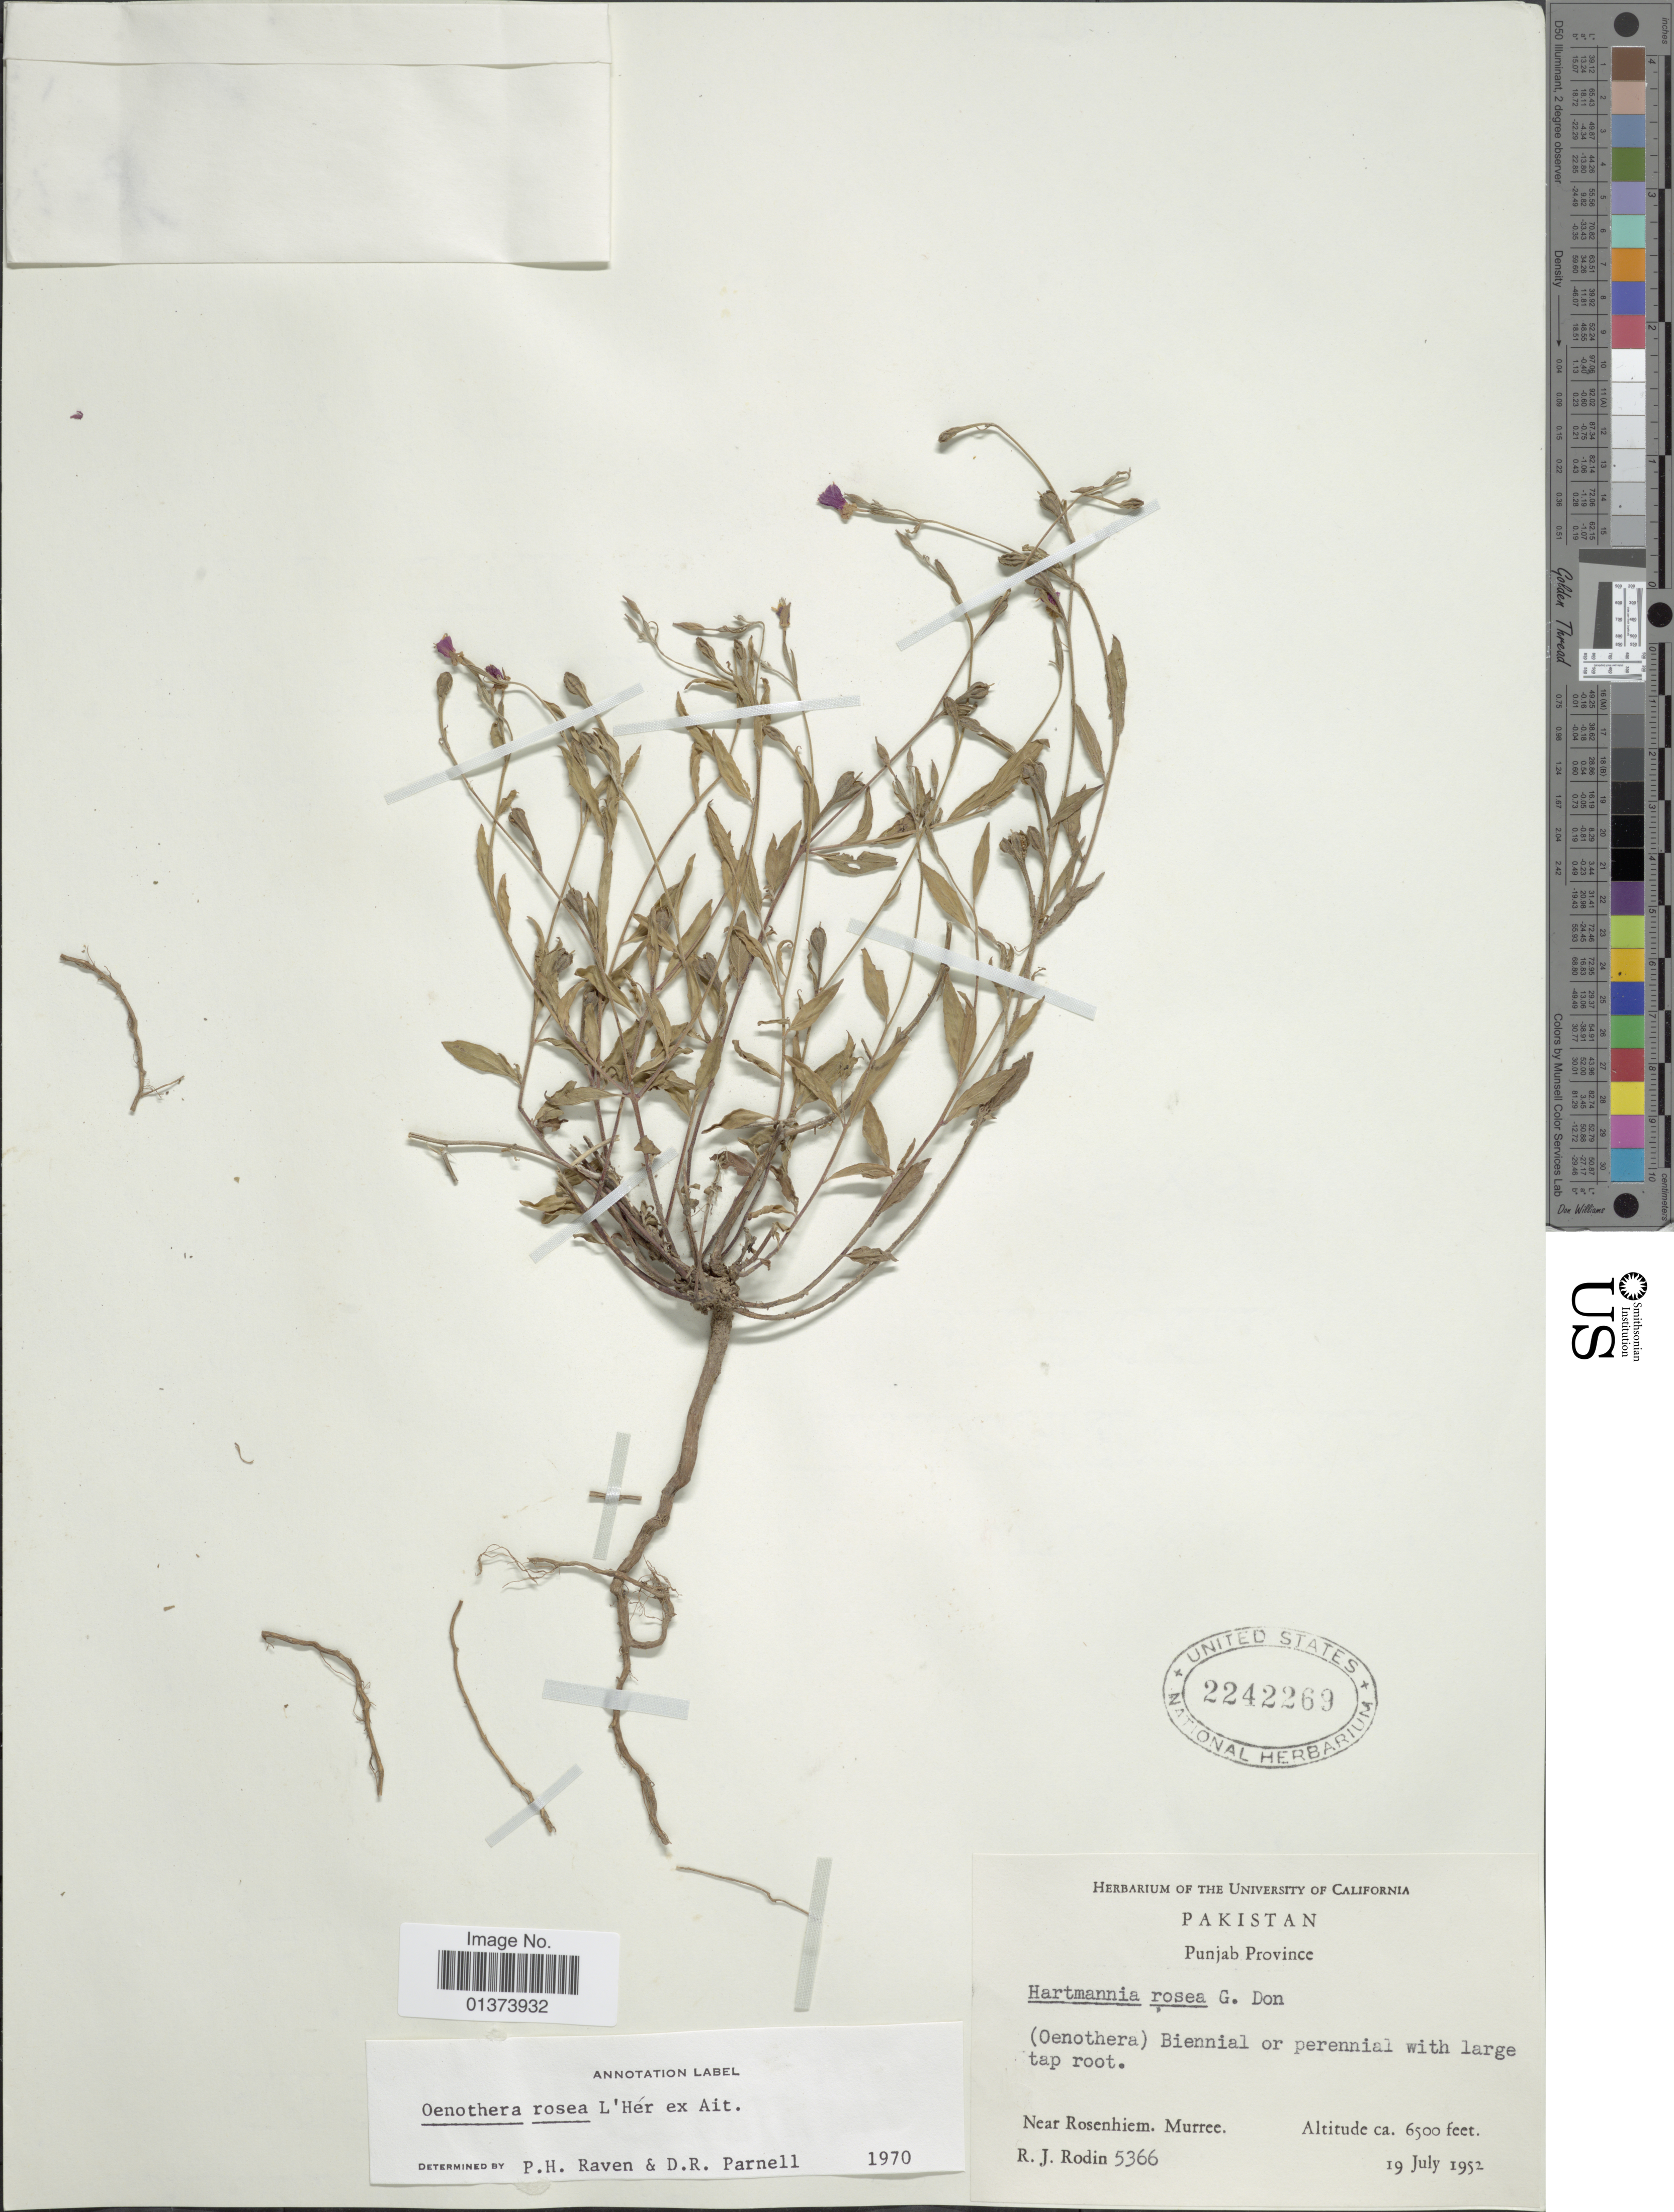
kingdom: Plantae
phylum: Tracheophyta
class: Magnoliopsida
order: Myrtales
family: Onagraceae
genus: Oenothera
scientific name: Oenothera rosea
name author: L'Hér. ex Aiton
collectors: R. J. Rodin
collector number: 5366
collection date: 1952-07-19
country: Pakistan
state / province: Punjab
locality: Near Rosenhiem. Murree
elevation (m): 1981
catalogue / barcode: US 2242269